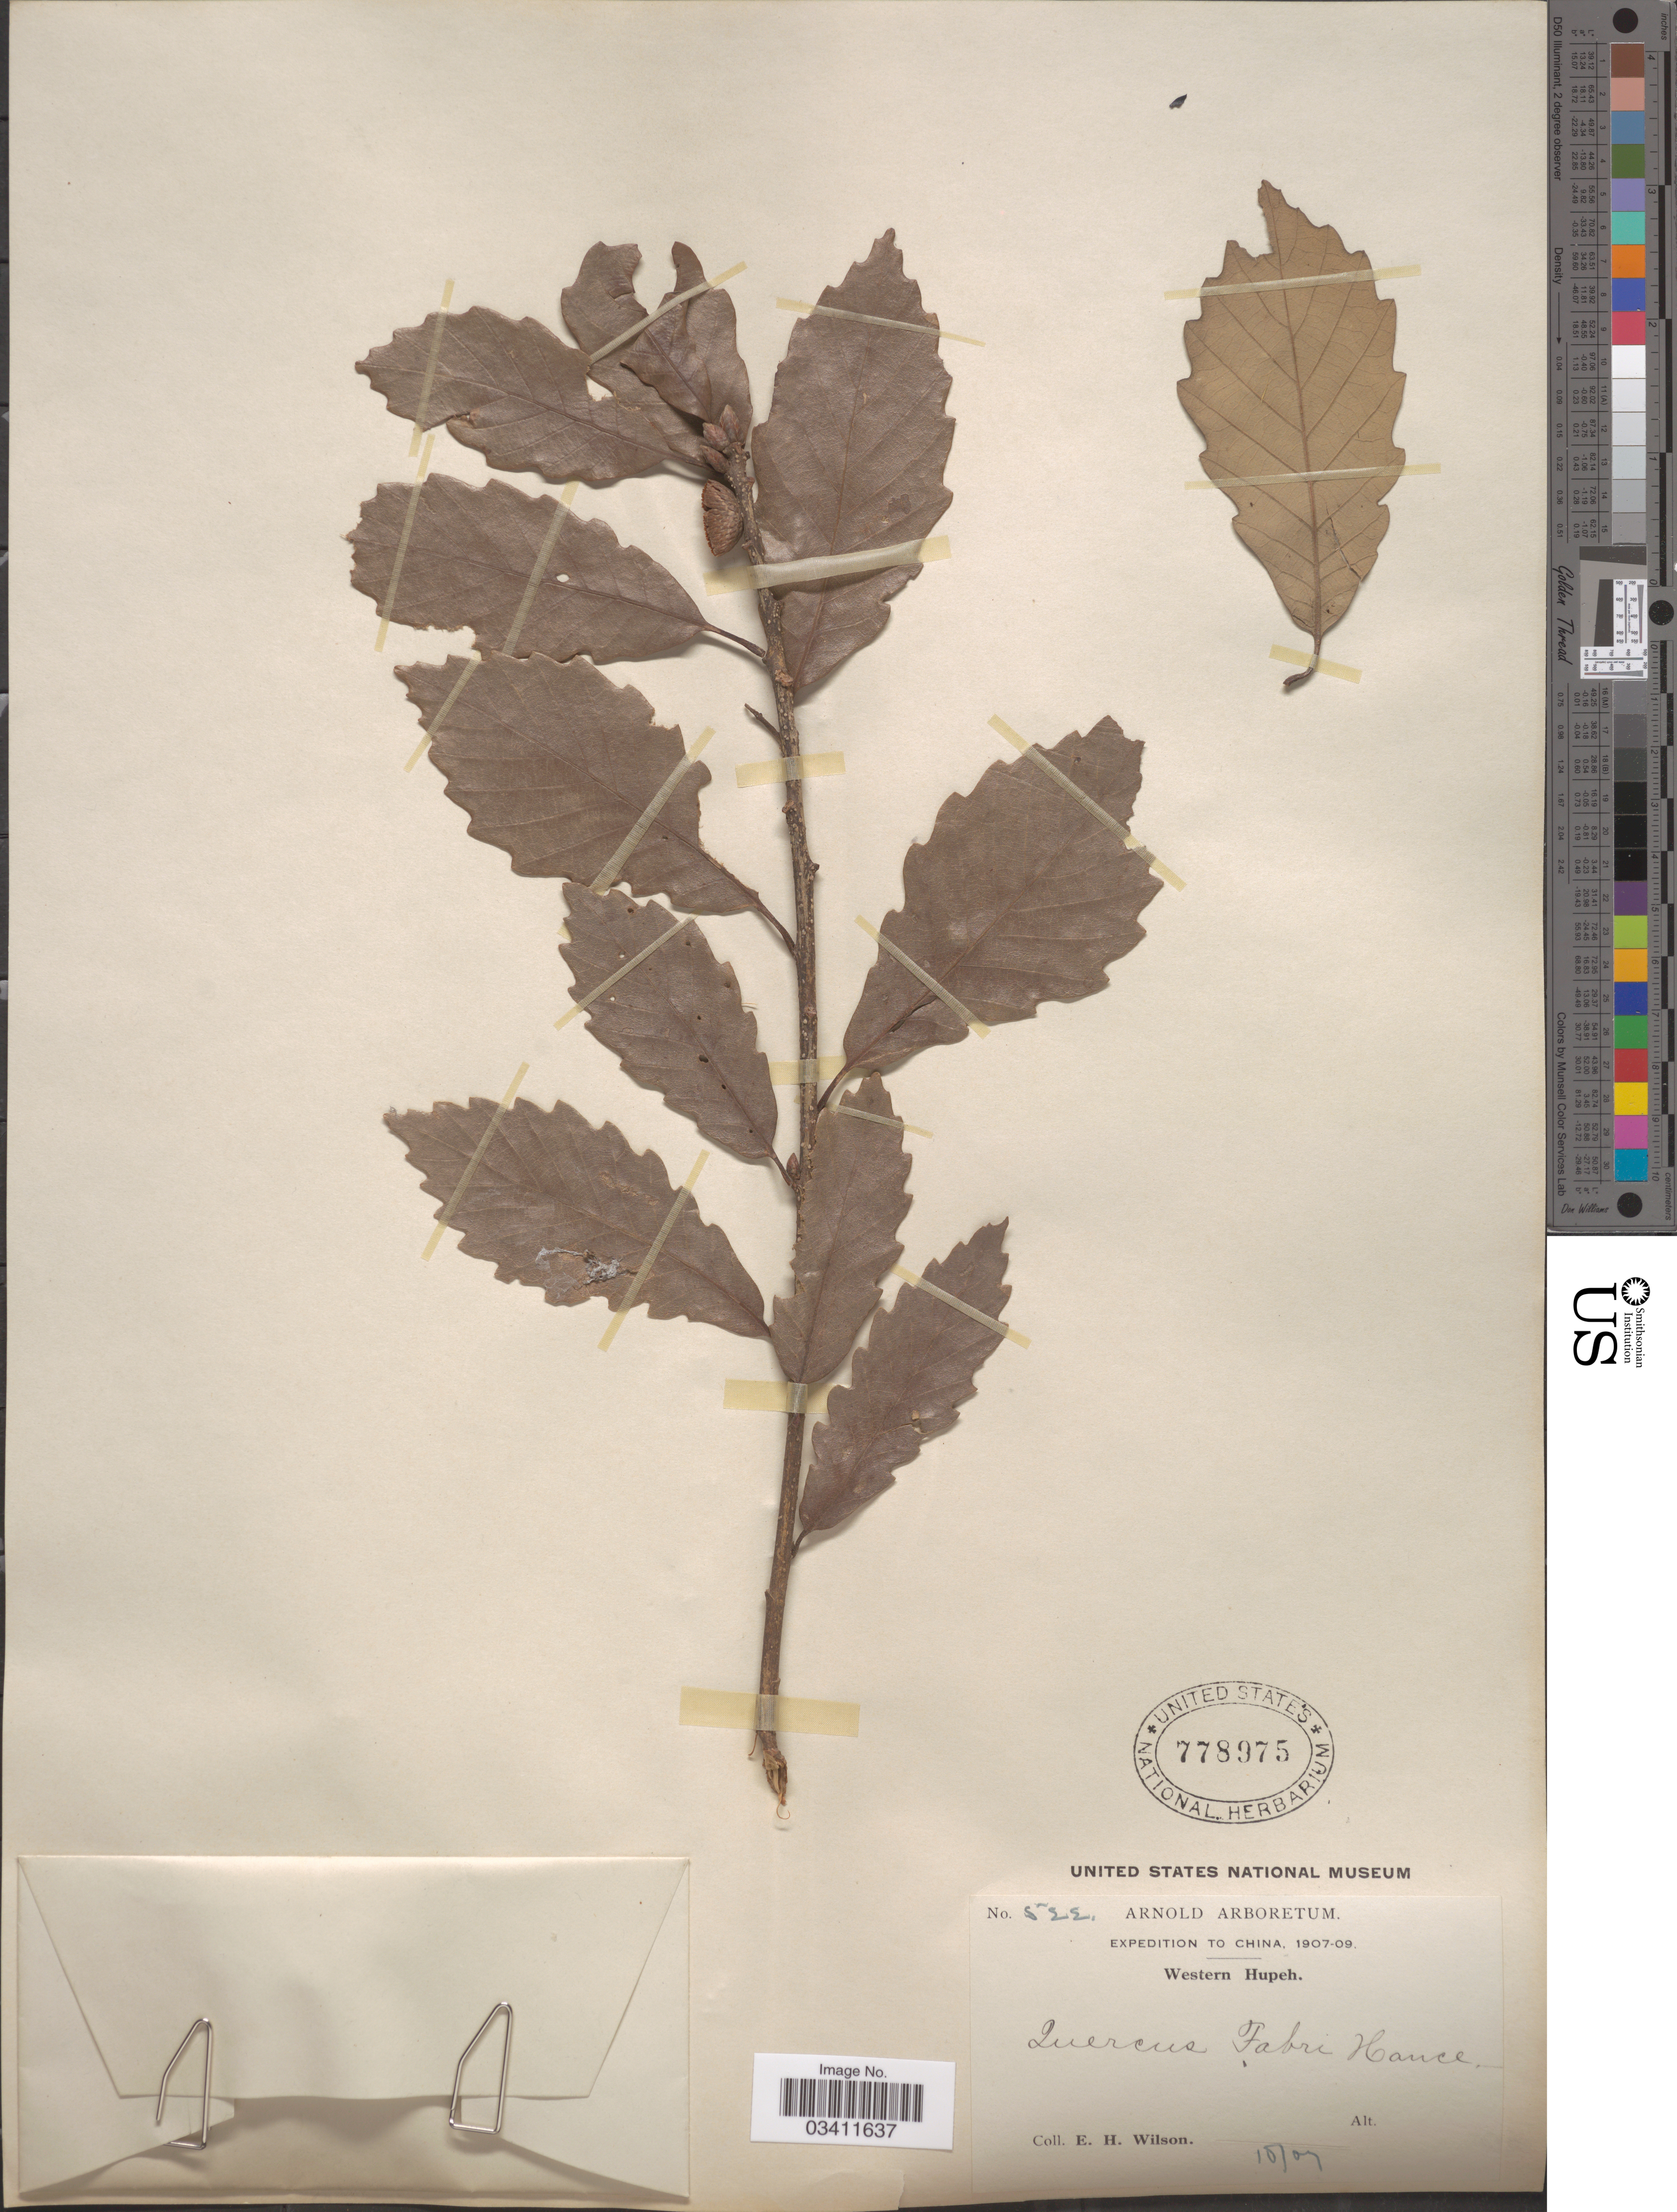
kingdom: Plantae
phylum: Tracheophyta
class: Magnoliopsida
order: Fagales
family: Fagaceae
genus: Quercus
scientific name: Quercus fabrei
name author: Hance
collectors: E. Wilson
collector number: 522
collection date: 1907-10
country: China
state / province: Hubei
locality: Western Hupeh.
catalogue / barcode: US 778975